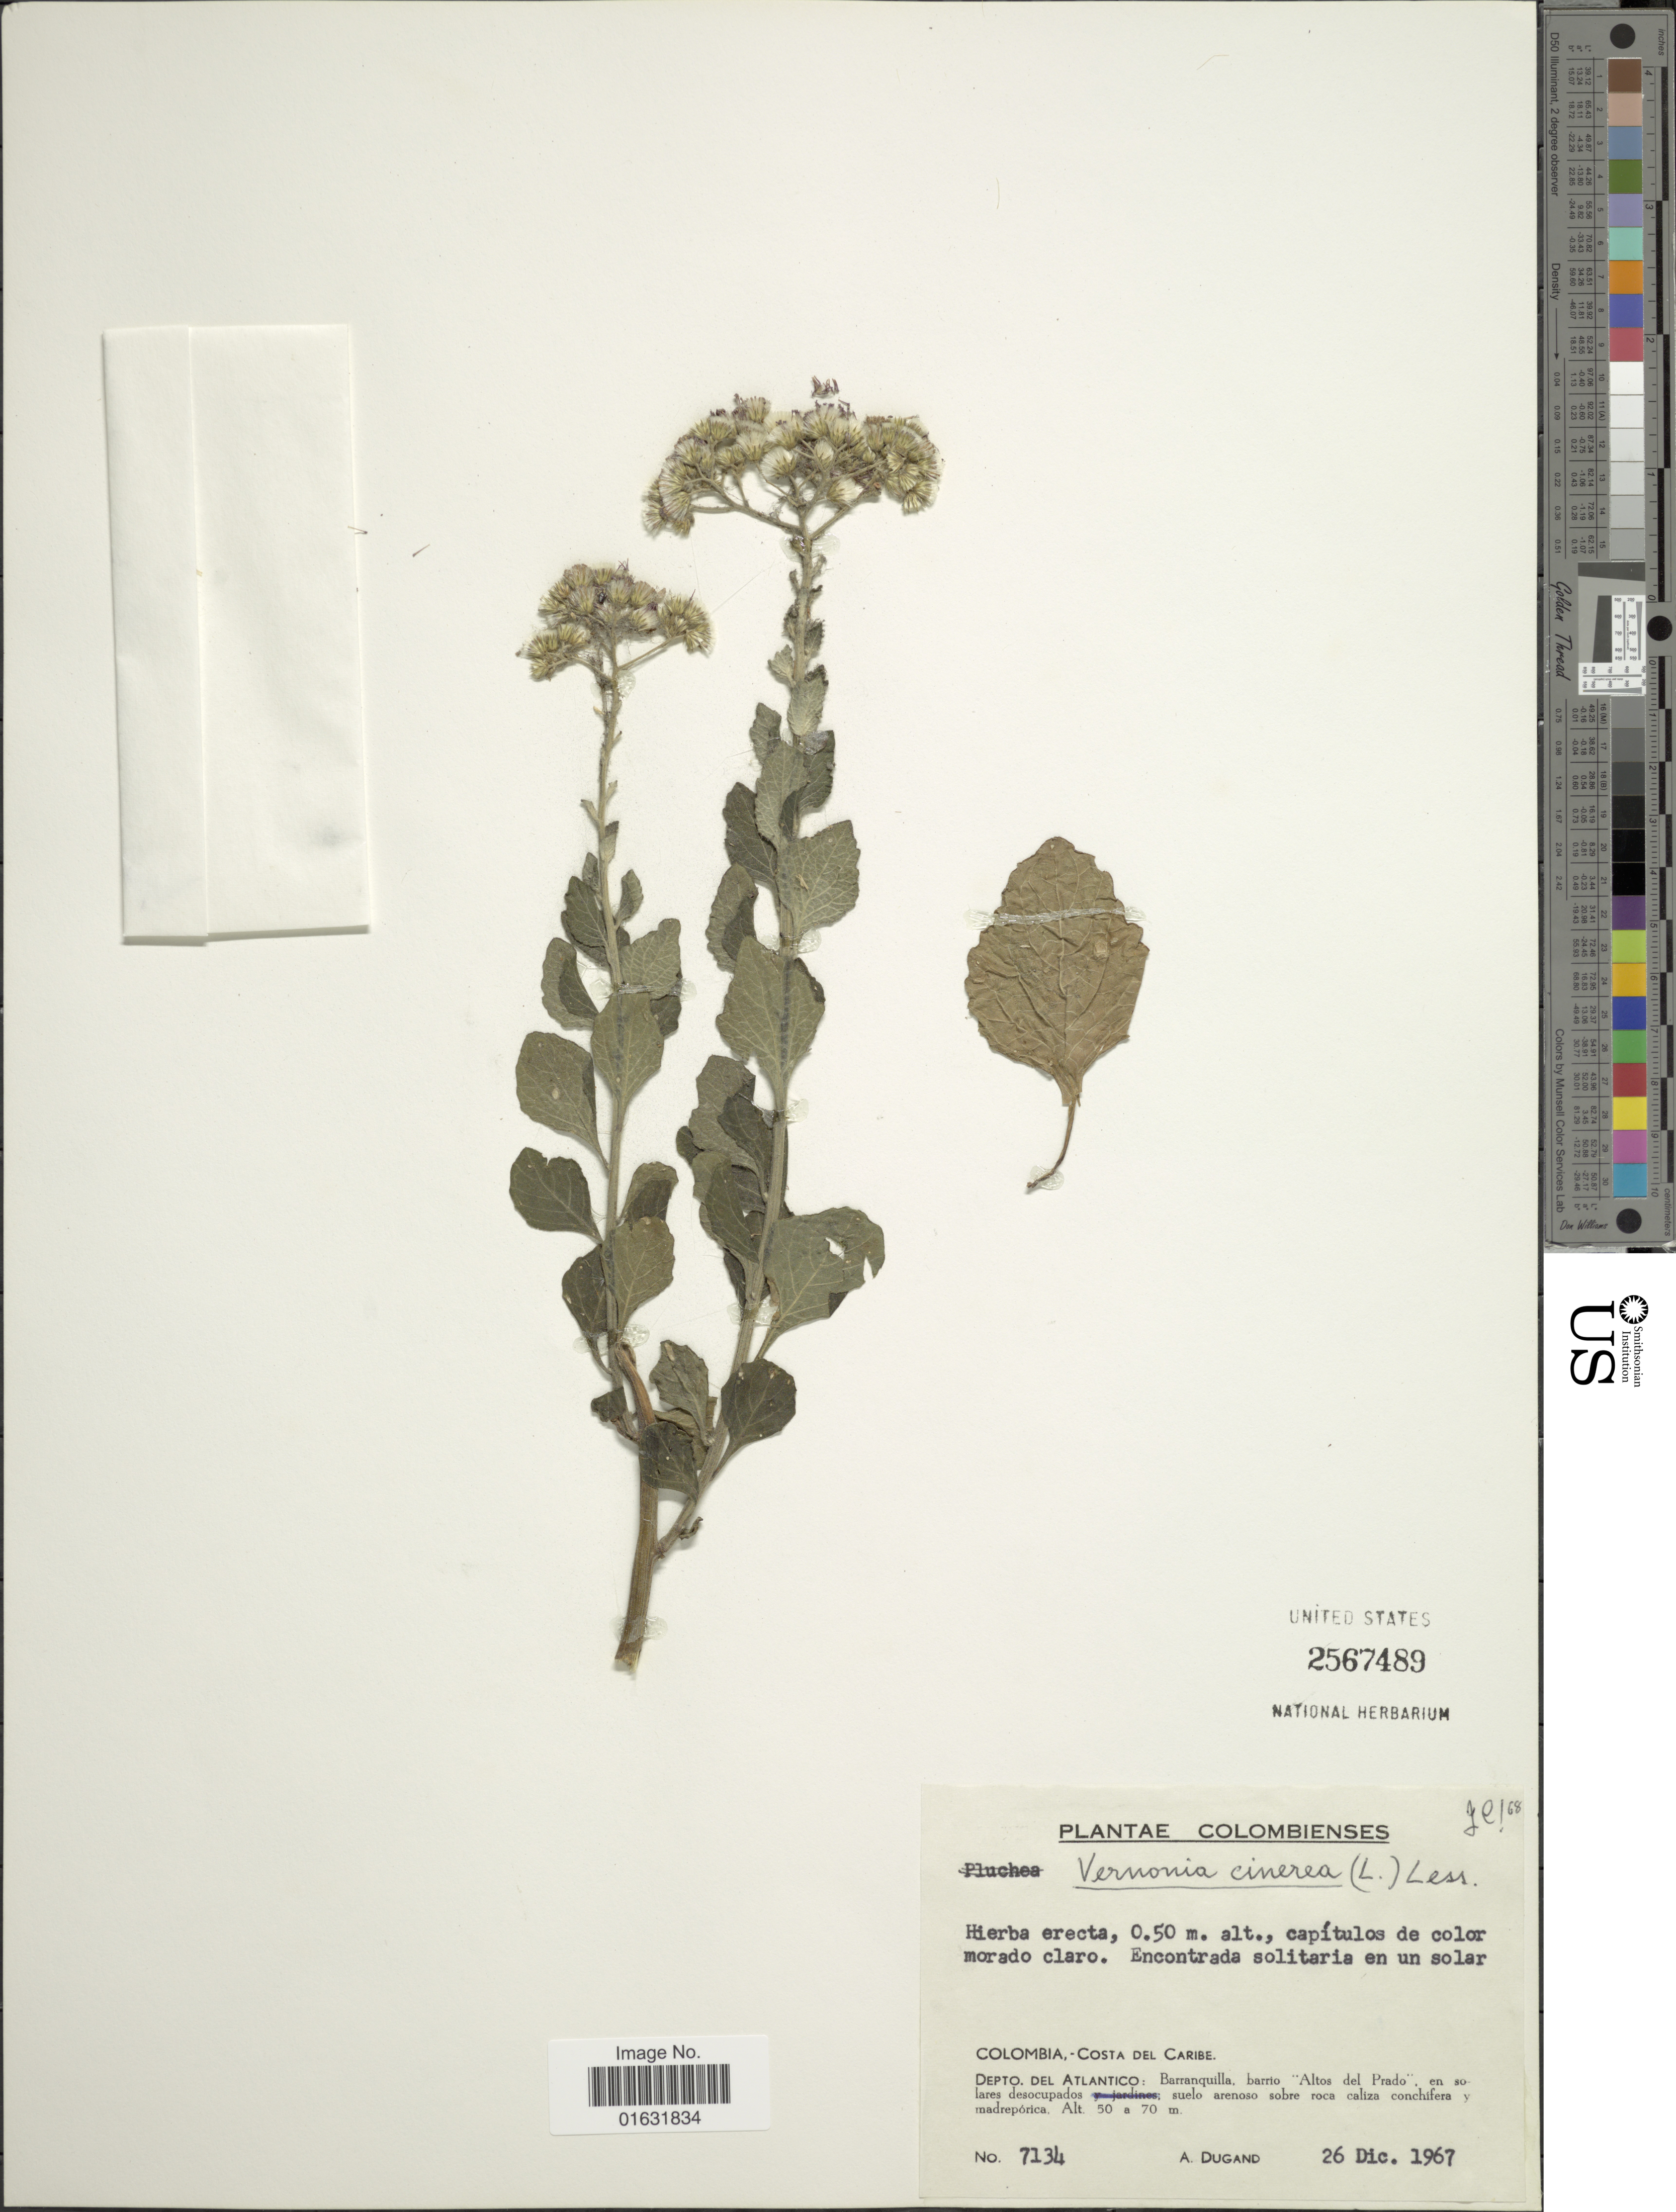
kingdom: Plantae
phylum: Tracheophyta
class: Magnoliopsida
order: Asterales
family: Asteraceae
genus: Cyanthillium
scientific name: Cyanthillium cinereum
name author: (L.) H. Rob.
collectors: A. Dugand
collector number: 7134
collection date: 1967-12-26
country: Colombia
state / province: Atlántico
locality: Depti. del Atlantico: Barranquilla, barrio"Altos del Prado", en solares desocupados, suelo sobre roca caliza conchifera y madreporica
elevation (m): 50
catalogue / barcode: US 2567489